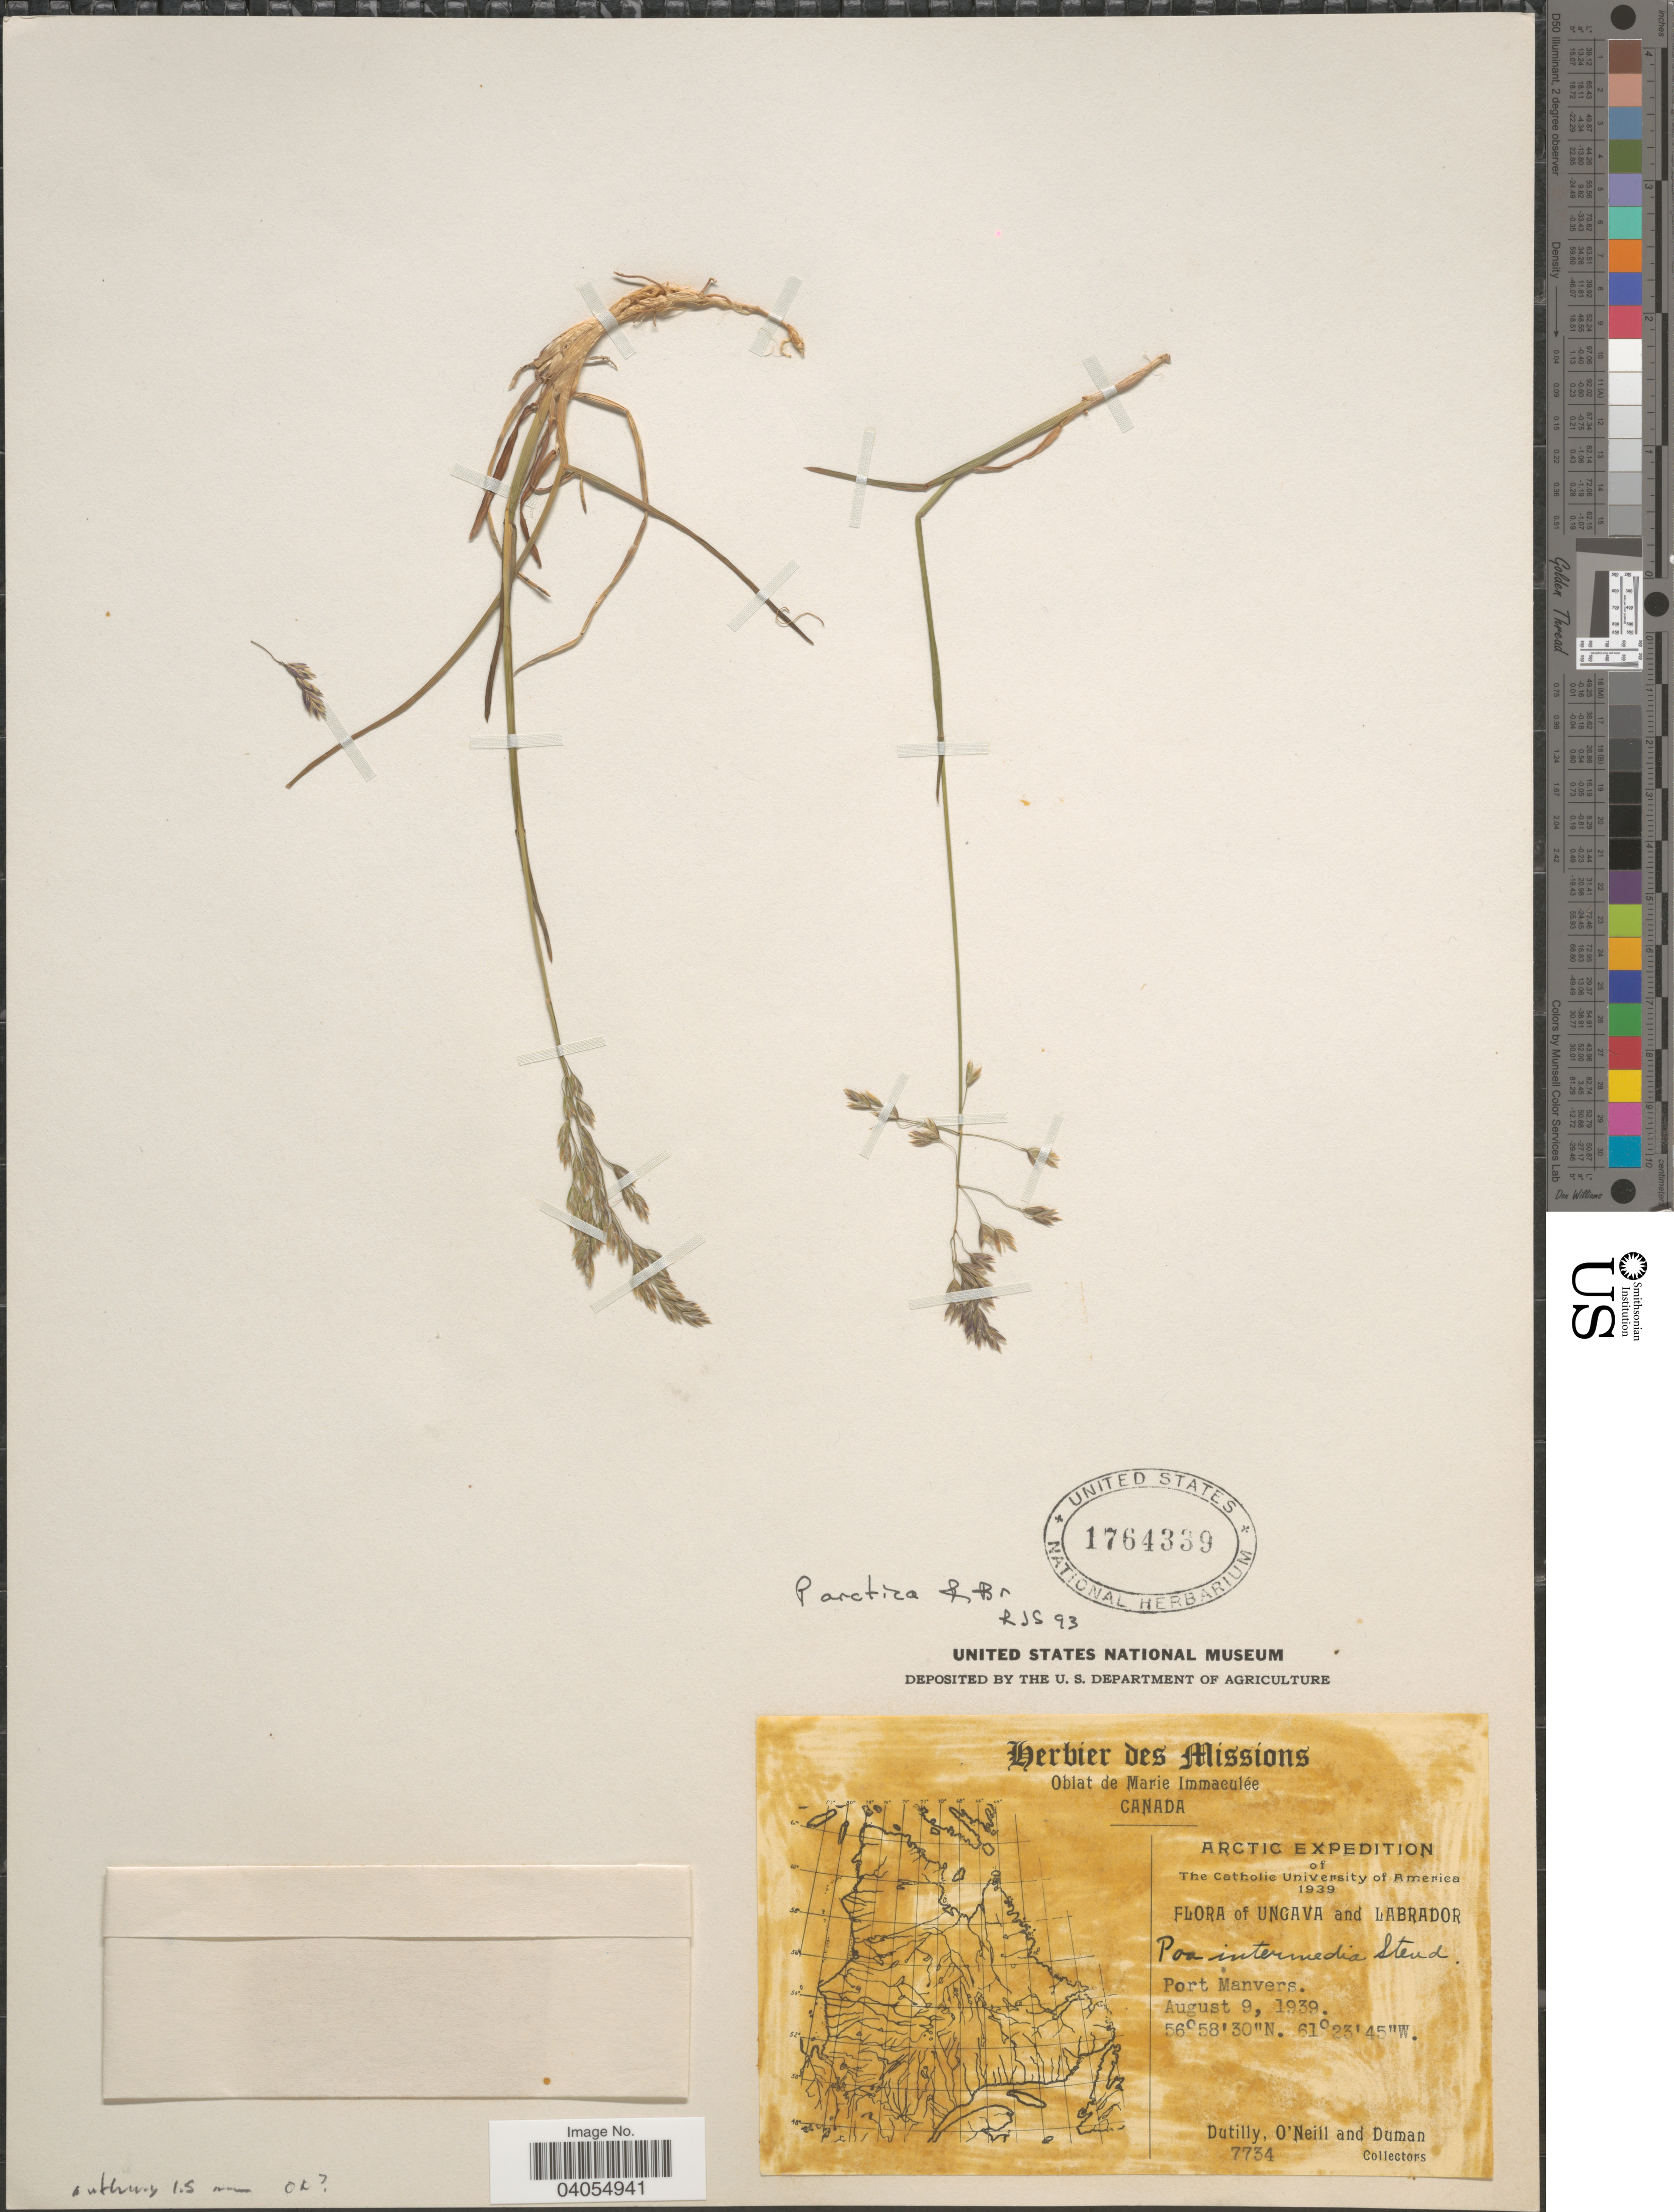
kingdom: Plantae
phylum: Tracheophyta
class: Liliopsida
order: Poales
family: Poaceae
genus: Poa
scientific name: Poa arctica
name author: R. Br.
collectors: -. Dutilly, -. O'Neill & -. Duman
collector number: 7734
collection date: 1939-08-09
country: Canada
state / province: Newfoundland and Labrador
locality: Ungava and Labrador. Port Manvers.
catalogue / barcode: US 1764339